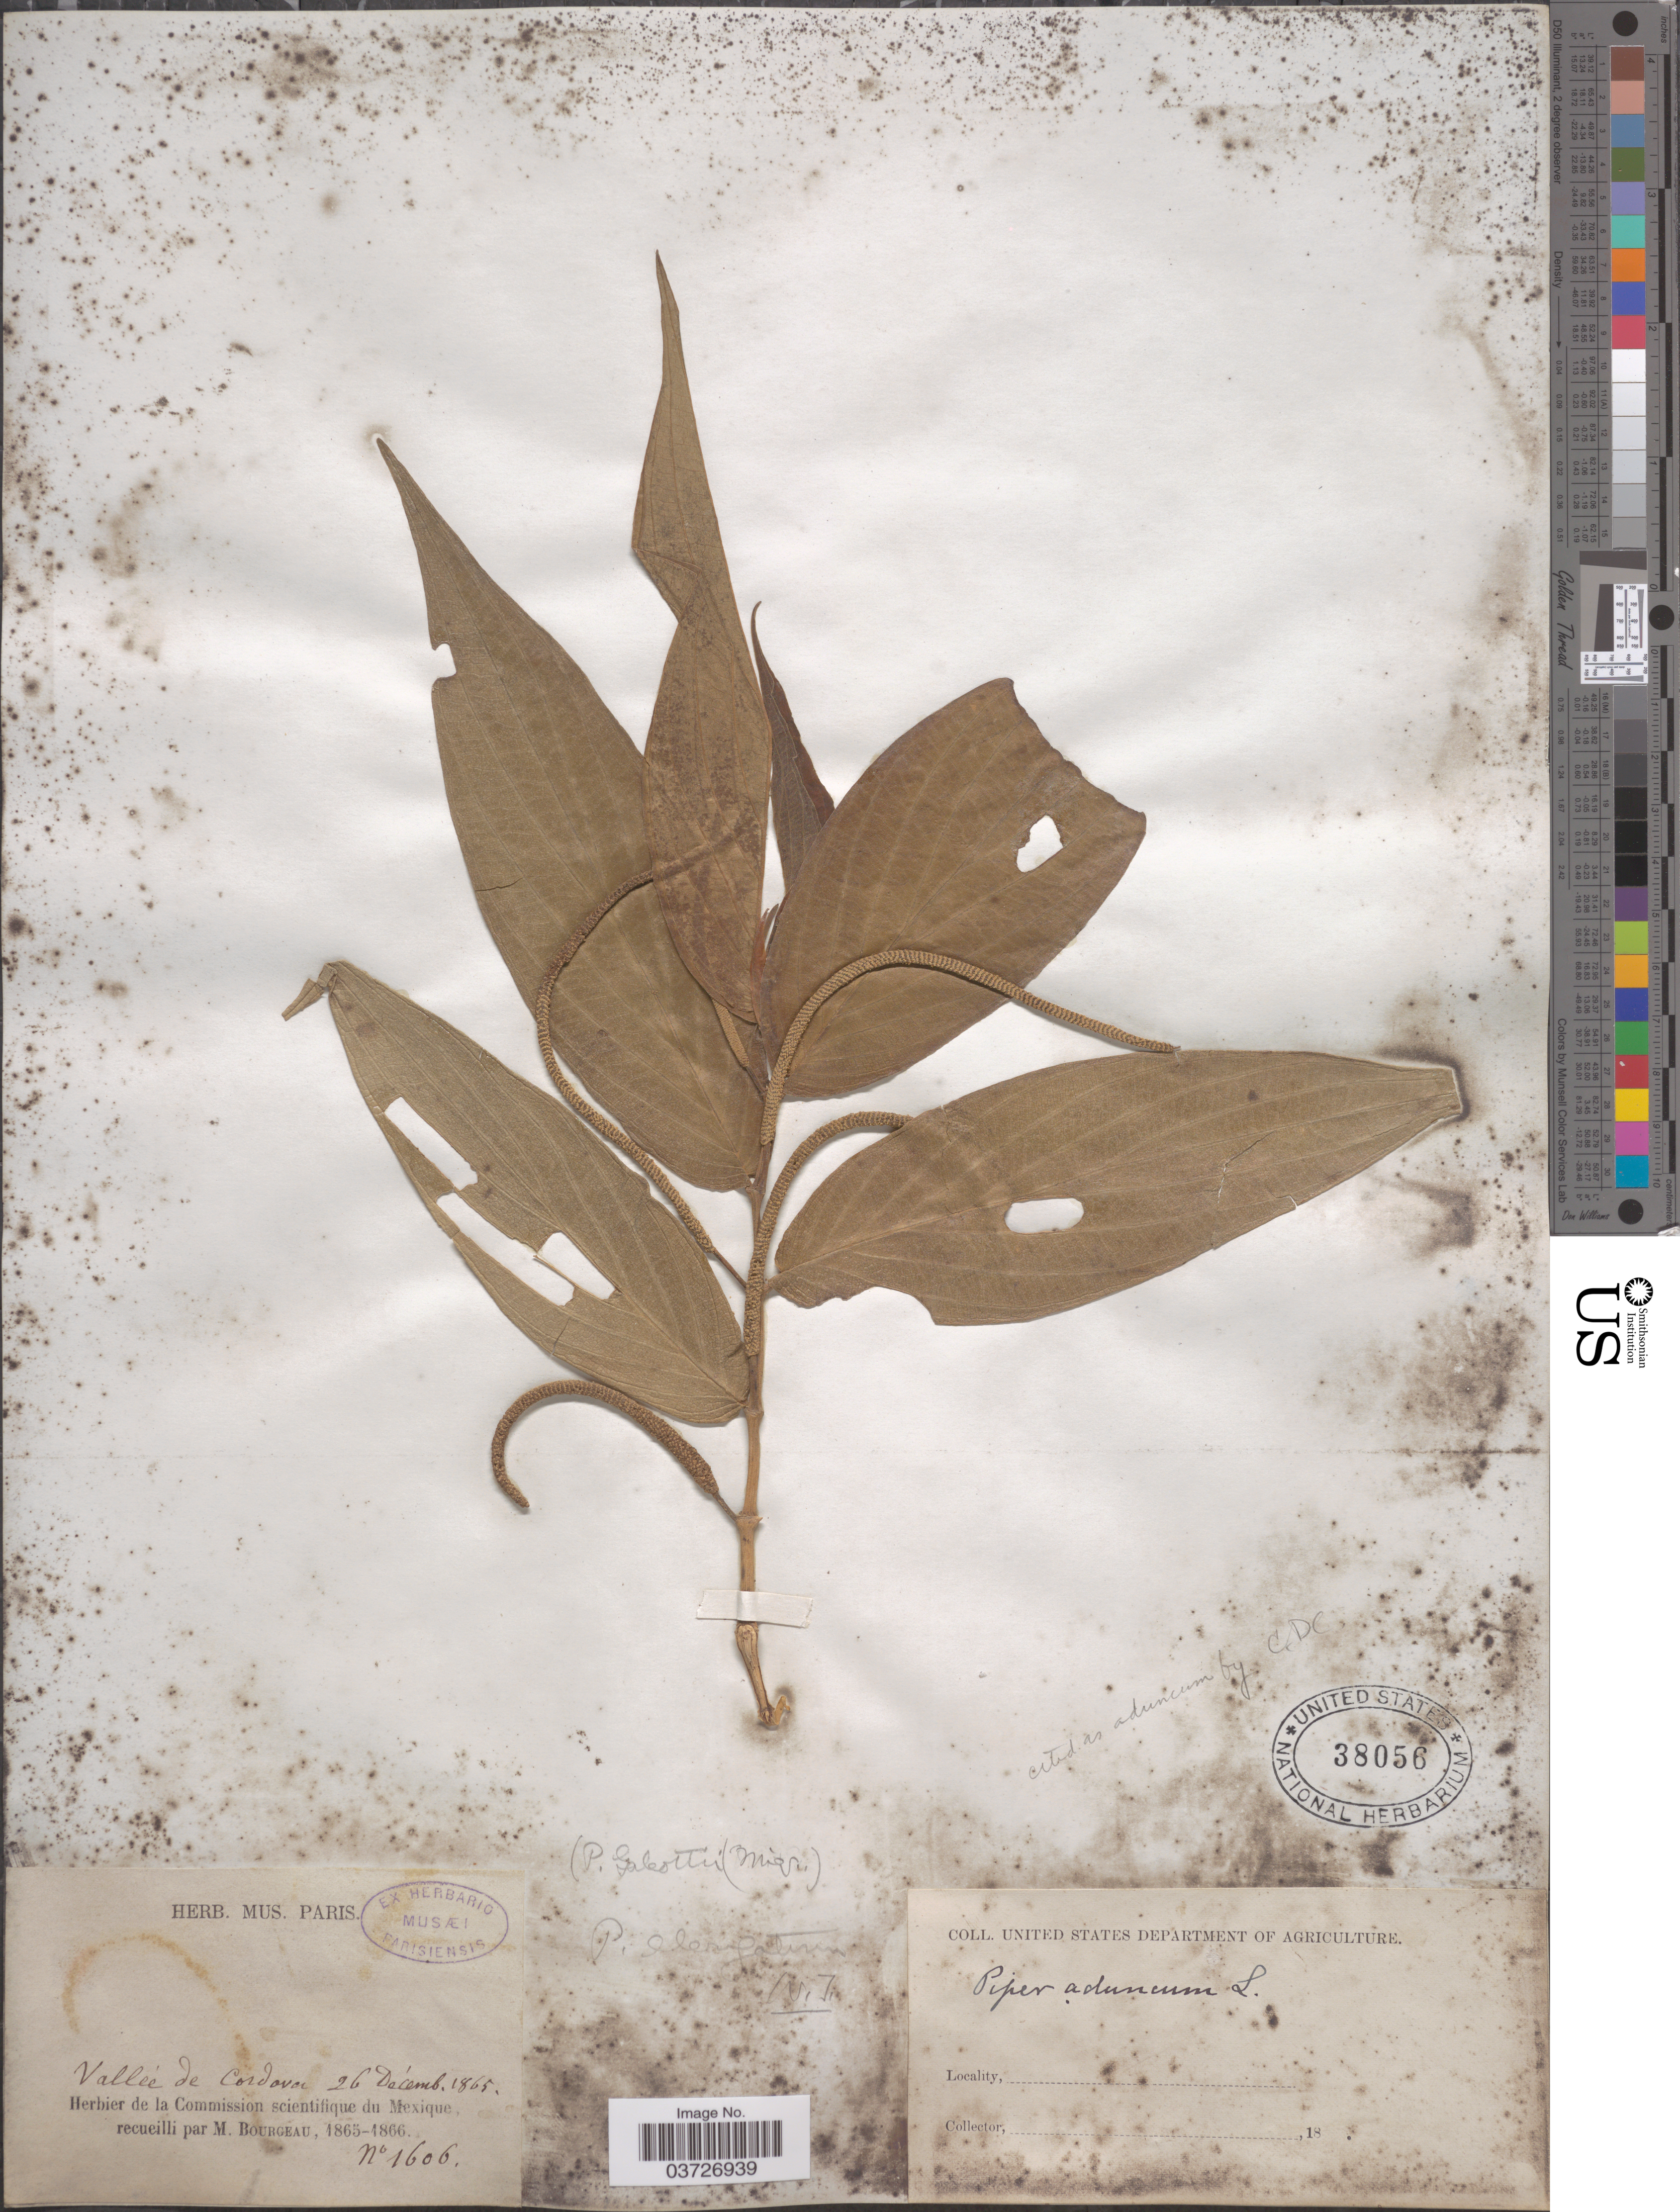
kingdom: Plantae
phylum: Tracheophyta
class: Magnoliopsida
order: Piperales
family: Piperaceae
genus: Piper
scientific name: Piper elongatum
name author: Vahl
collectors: M. Bourgeau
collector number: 1606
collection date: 1865-12-26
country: Mexico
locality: Valleé de Cordova.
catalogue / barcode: US 38056